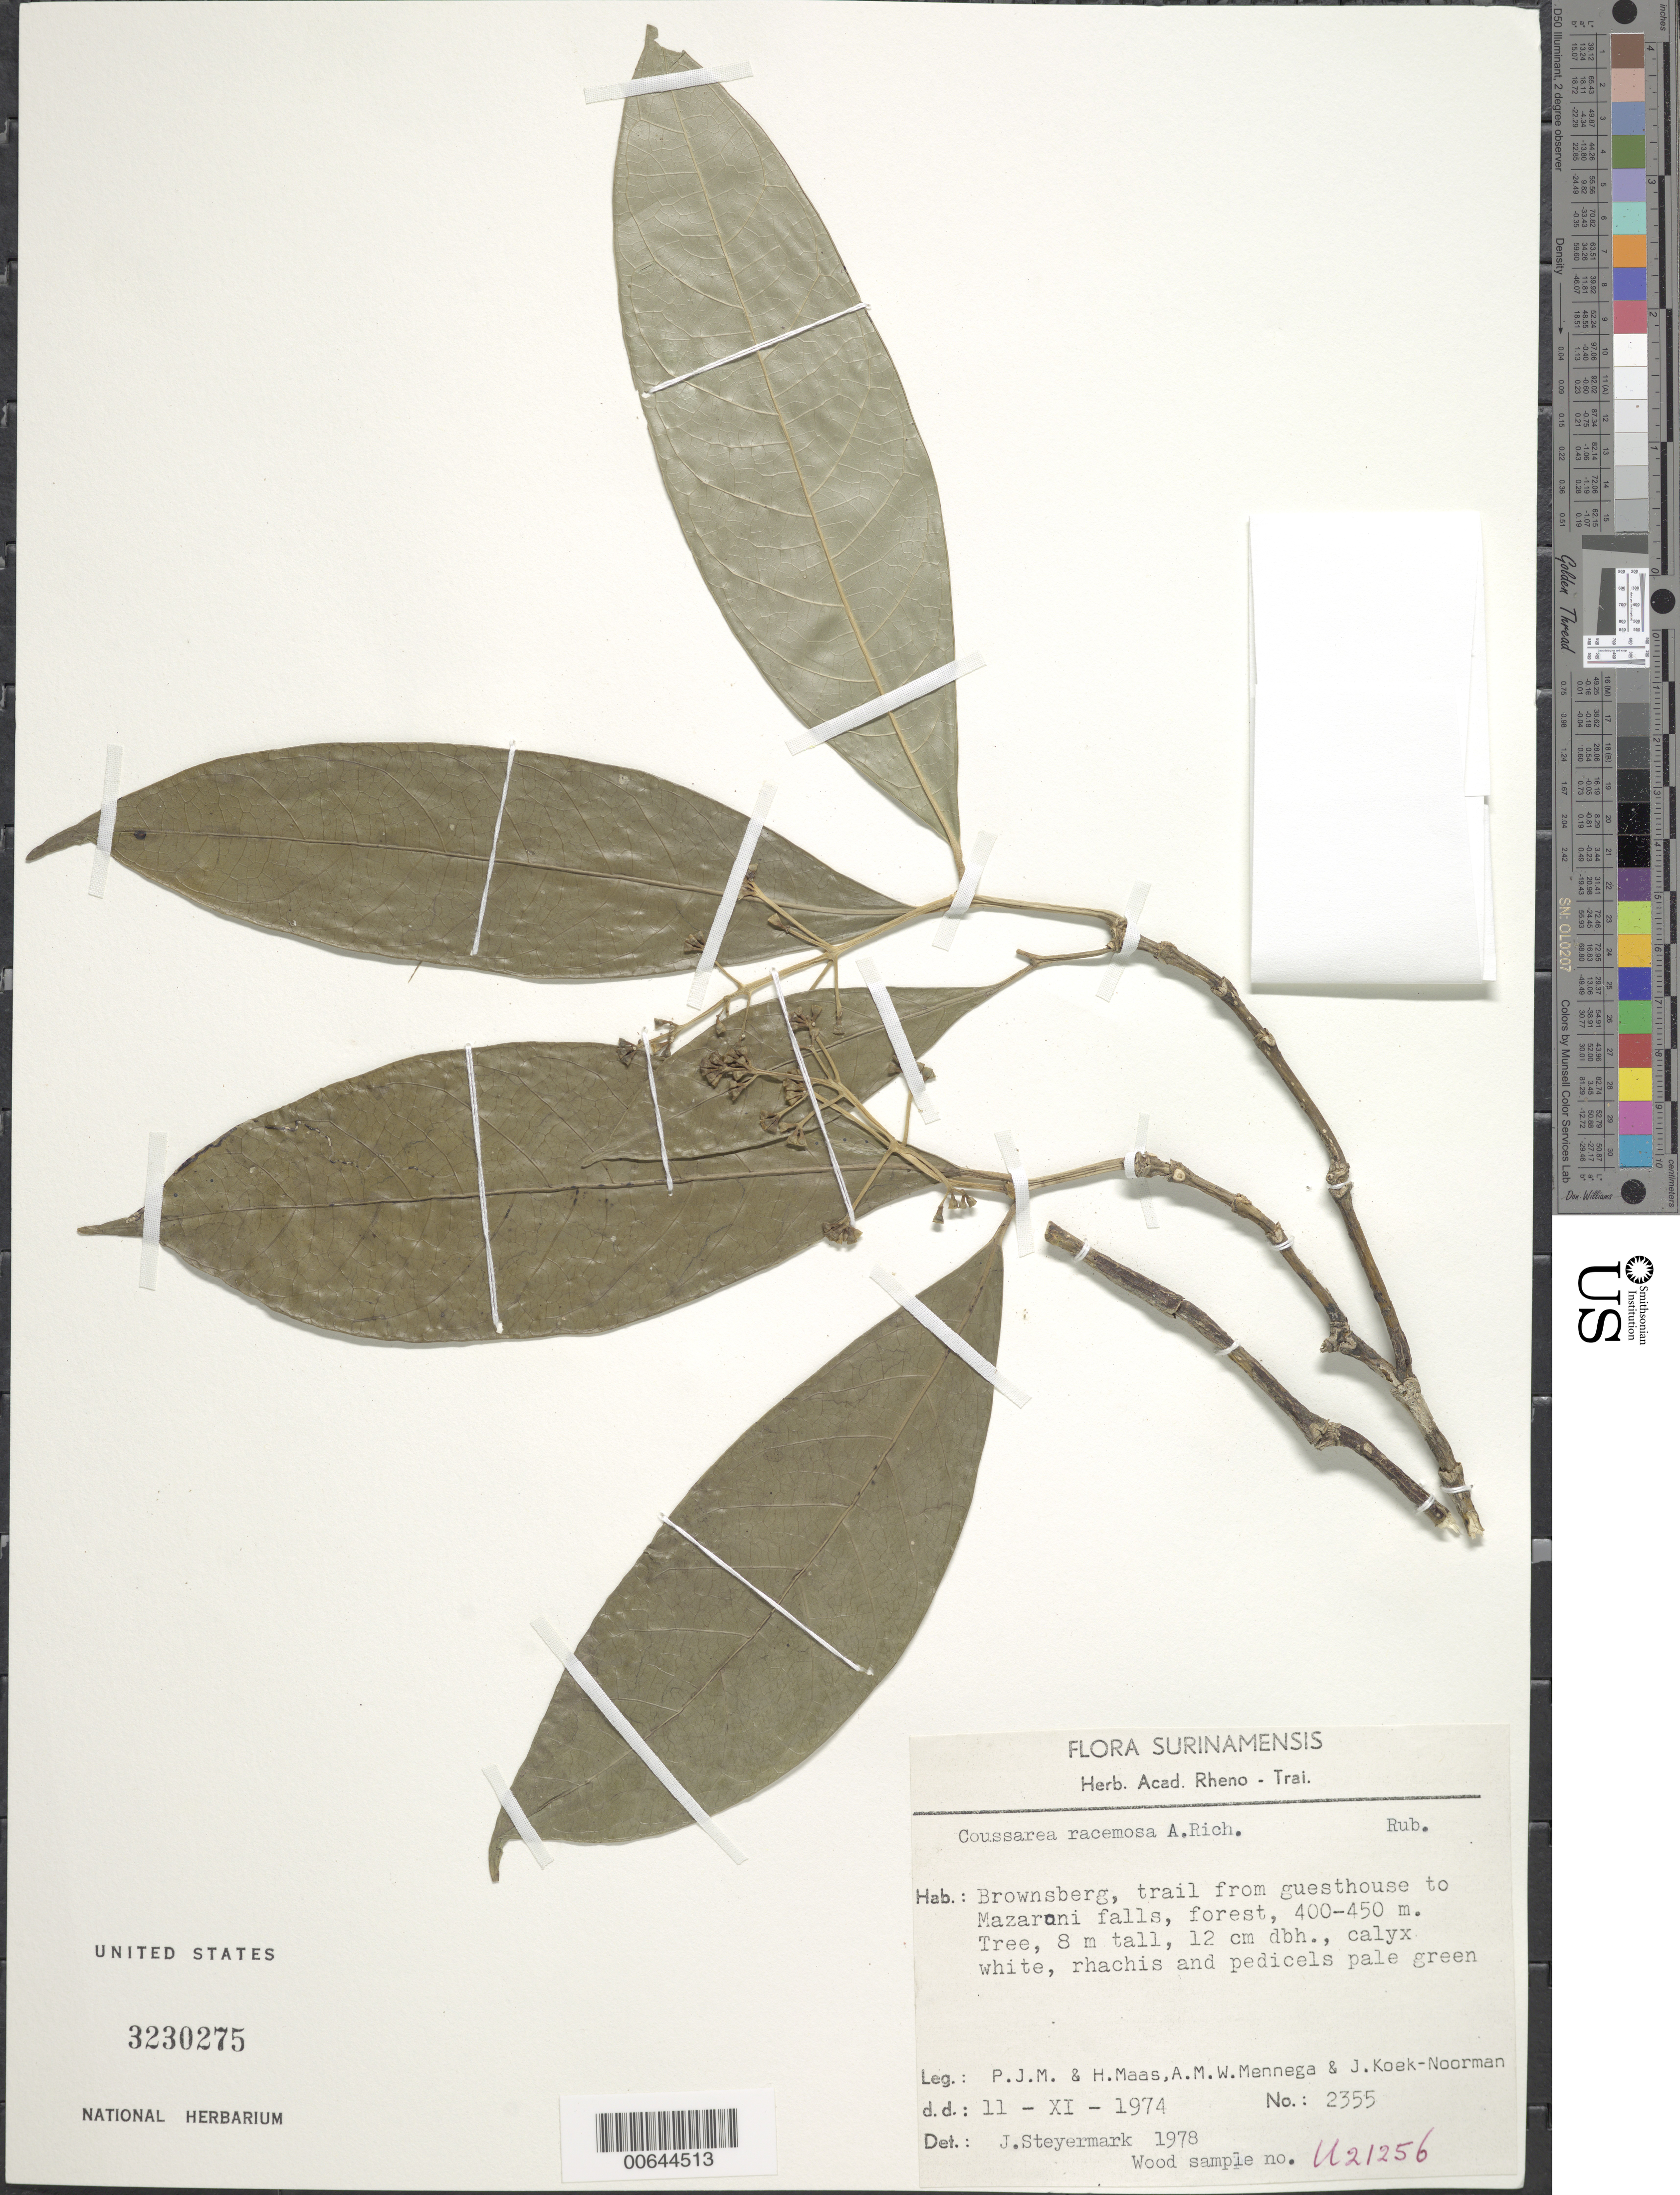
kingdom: Plantae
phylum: Tracheophyta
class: Magnoliopsida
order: Gentianales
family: Rubiaceae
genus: Coussarea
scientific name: Coussarea racemosa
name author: A. Rich.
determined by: Steyermark, Julian A., (VEN)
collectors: P. Maas, H. Maas, A. M. Mennega & J. Koek-Noorman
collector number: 2355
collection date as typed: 11-Nov-74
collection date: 1974-11-11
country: Suriname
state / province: Brokopondo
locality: Brownsberg Nature Reserve, trail from guesthouse to Mazaruni falls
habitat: Forest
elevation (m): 400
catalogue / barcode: US 3230275